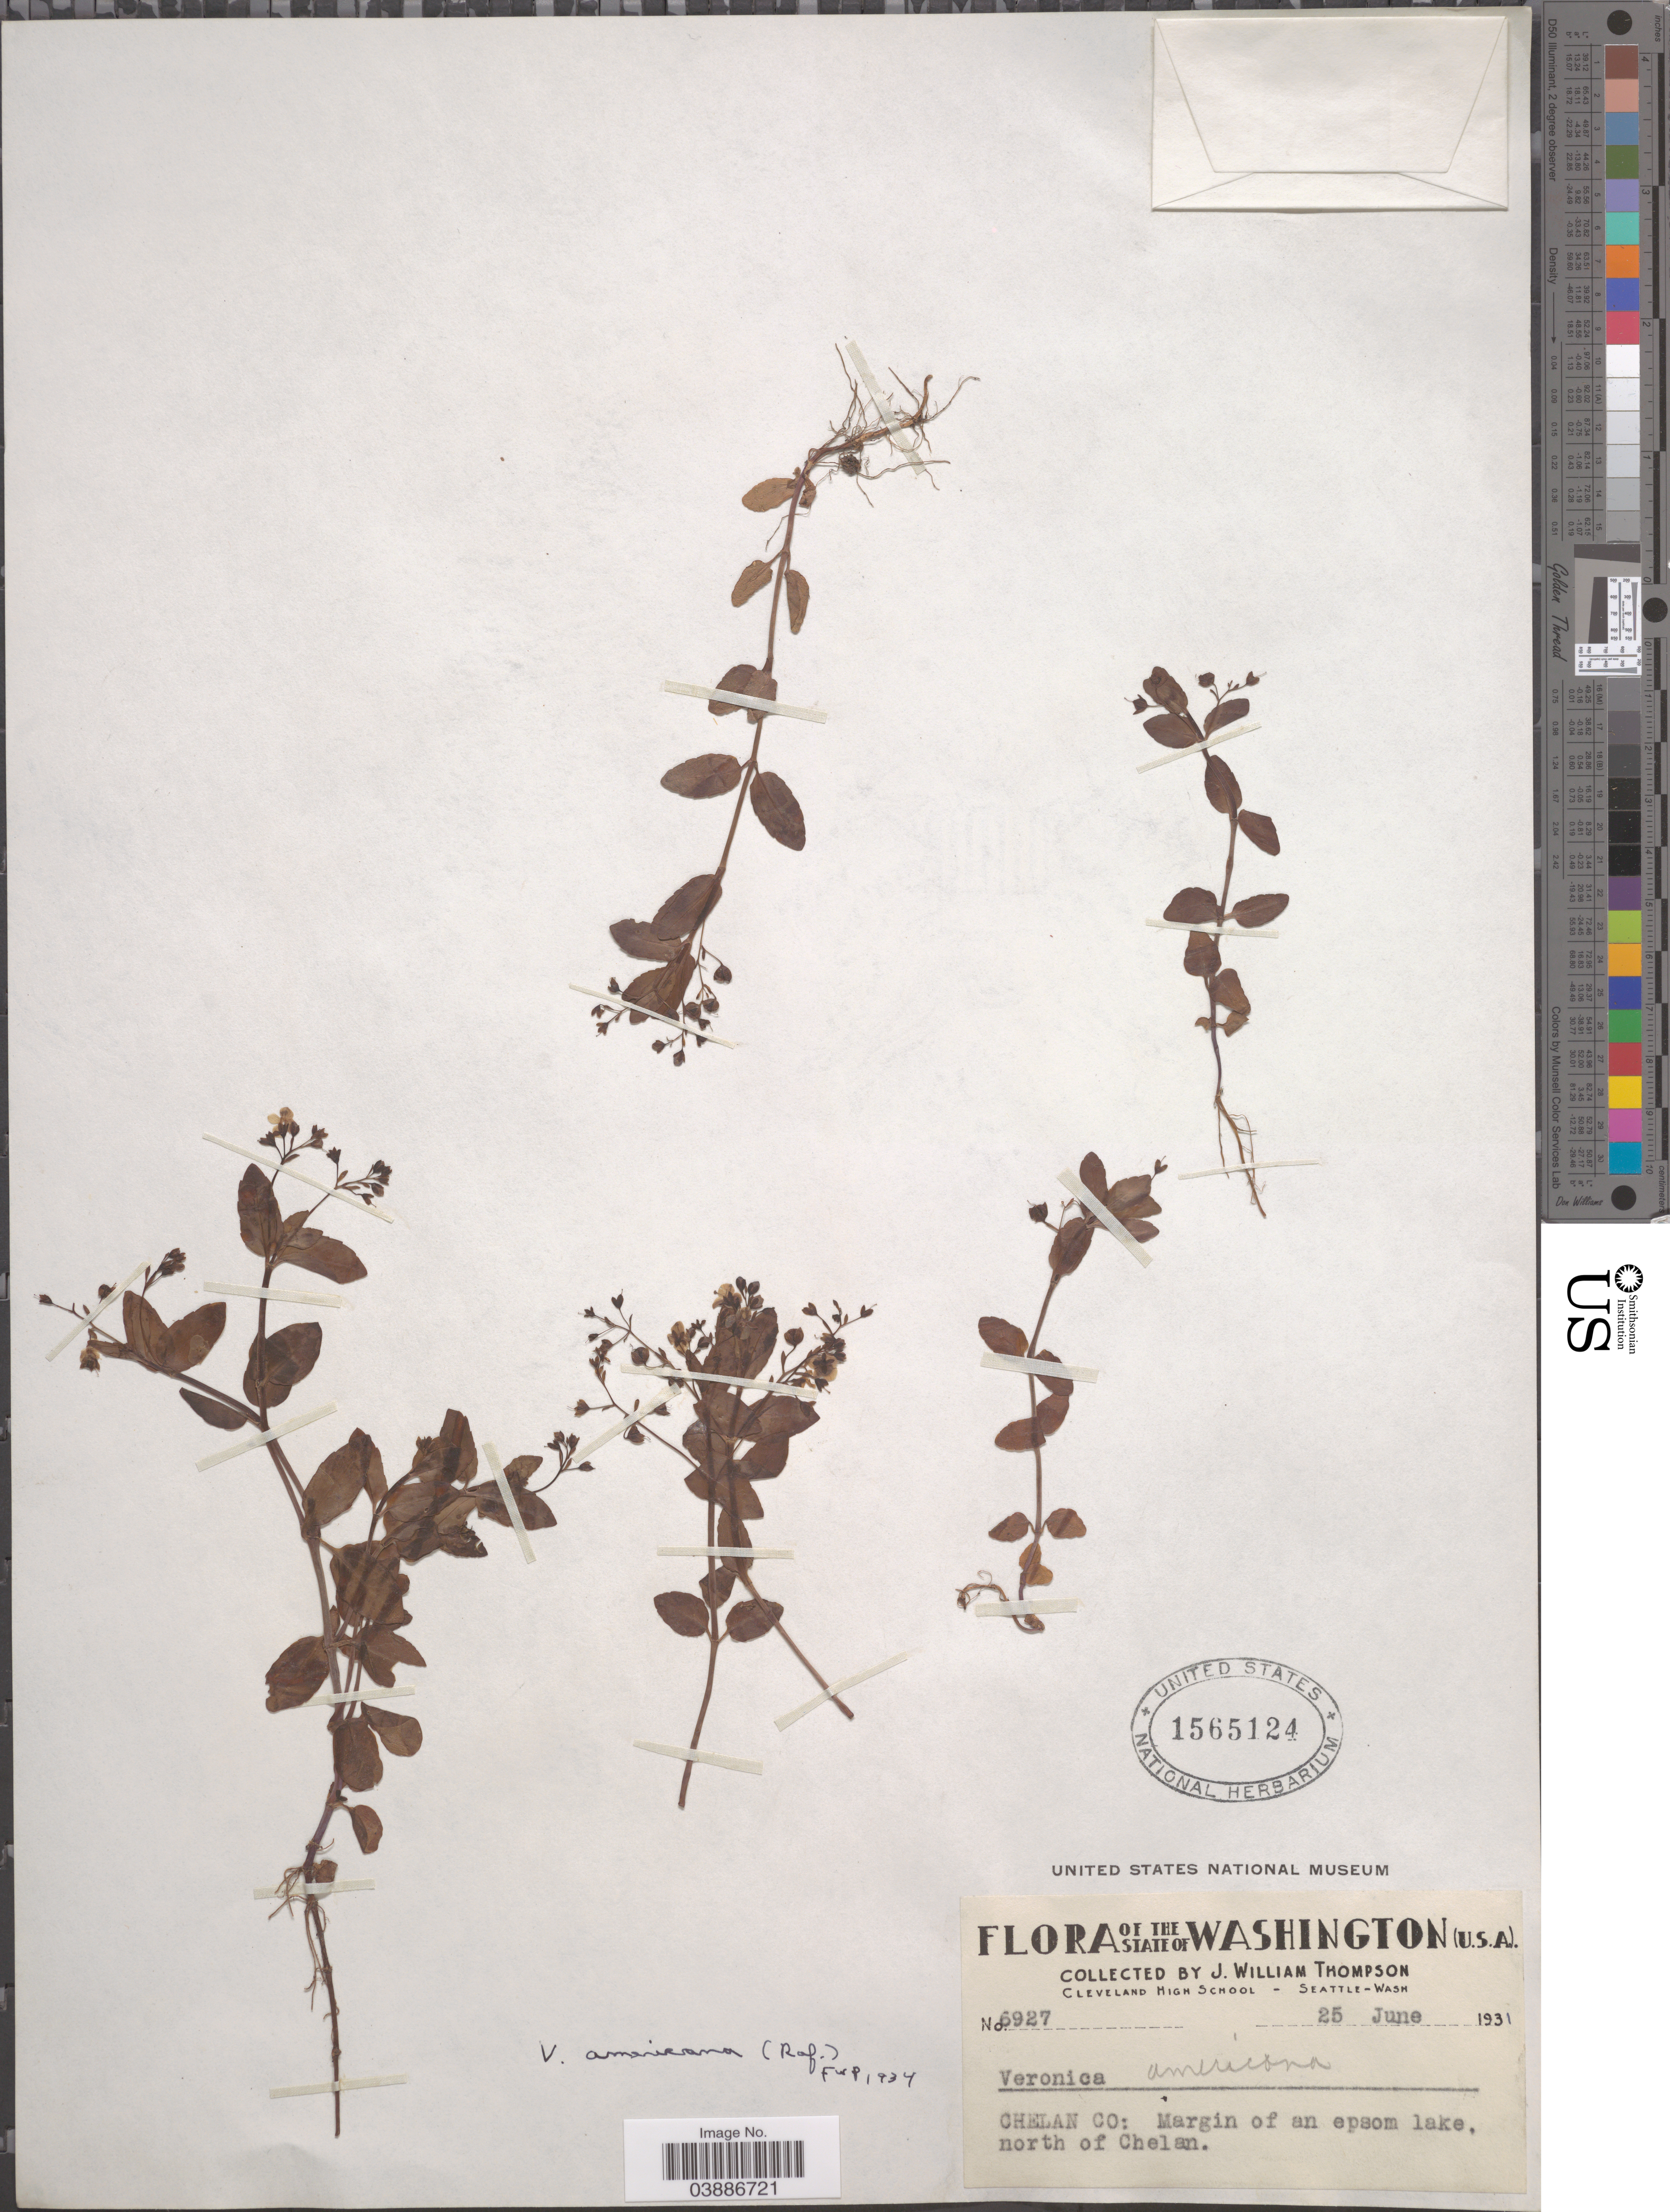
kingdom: Plantae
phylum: Tracheophyta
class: Magnoliopsida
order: Lamiales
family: Plantaginaceae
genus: Veronica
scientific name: Veronica americana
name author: Schwein. ex Benth.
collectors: J. W. Thompson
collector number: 6927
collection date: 1931-06-25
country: United States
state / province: Washington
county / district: Chelan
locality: Chelan Co: Margin of an epsom lake, north of Chelan.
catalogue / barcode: US 1565124